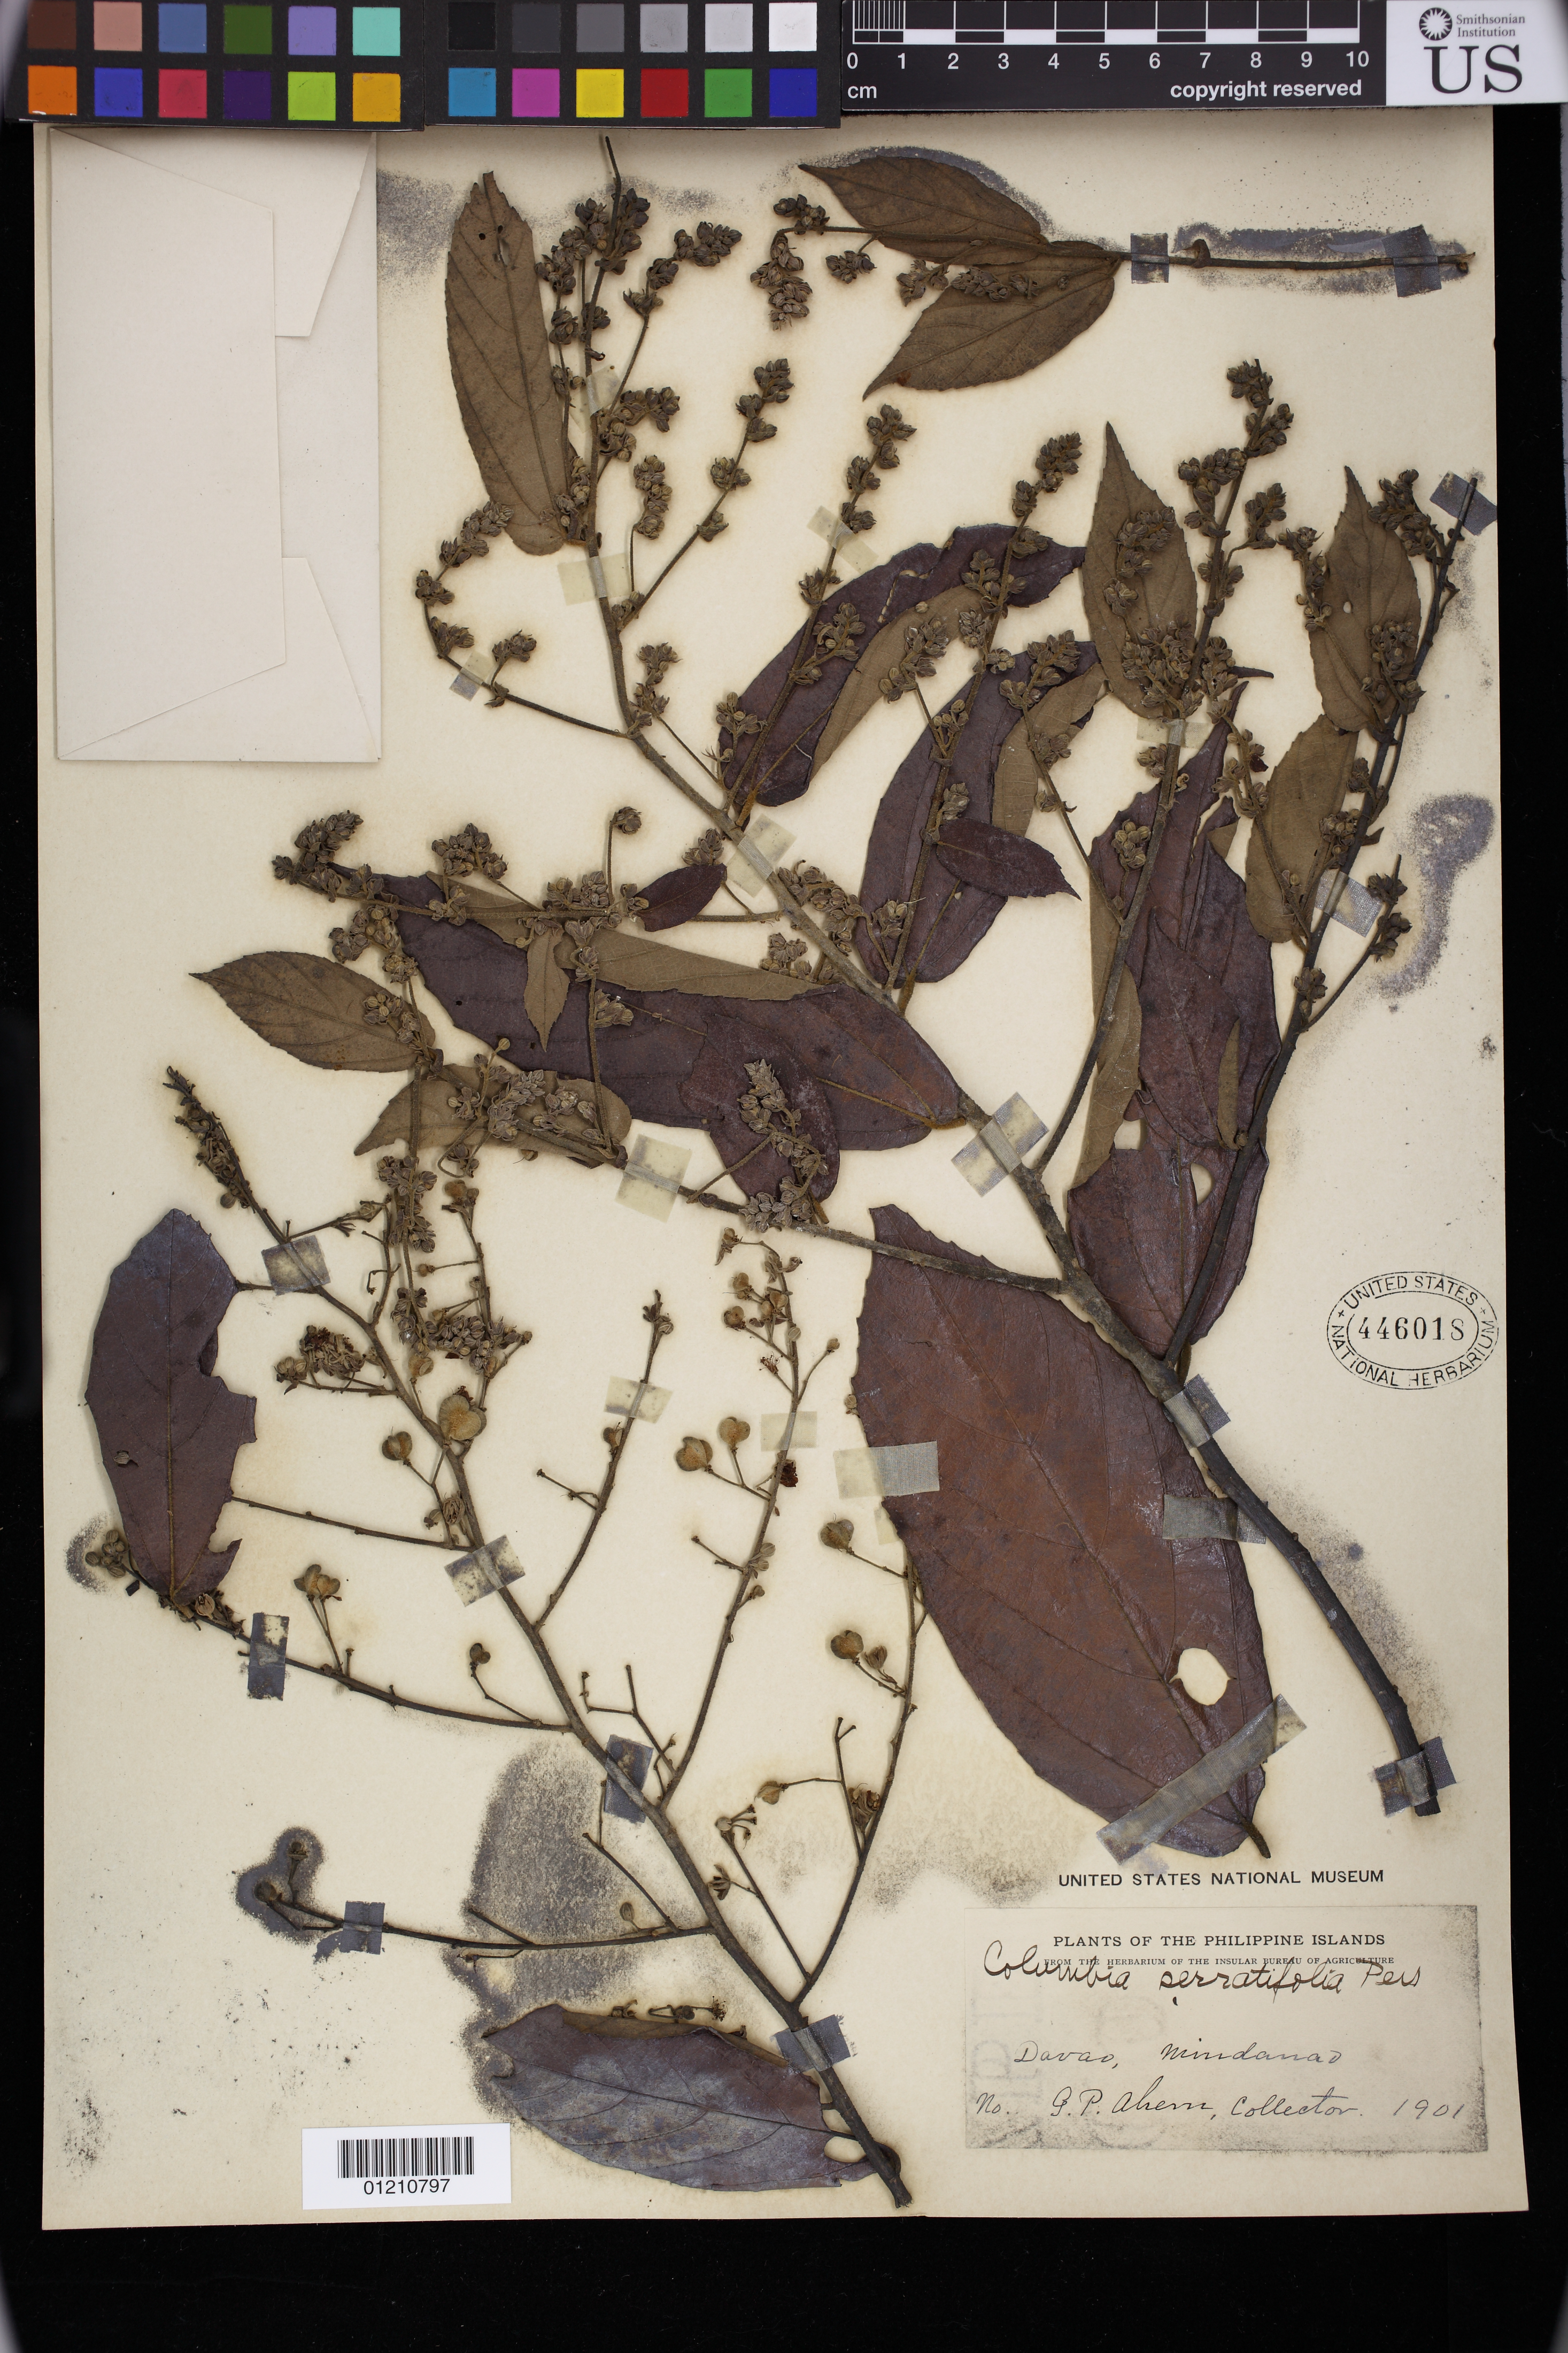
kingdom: Plantae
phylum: Tracheophyta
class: Magnoliopsida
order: Malvales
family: Malvaceae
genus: Colona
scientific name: Colona serratifolia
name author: Cav.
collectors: G. Ahern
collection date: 1901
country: Philippines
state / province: Davao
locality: Mindanao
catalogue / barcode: US 446018